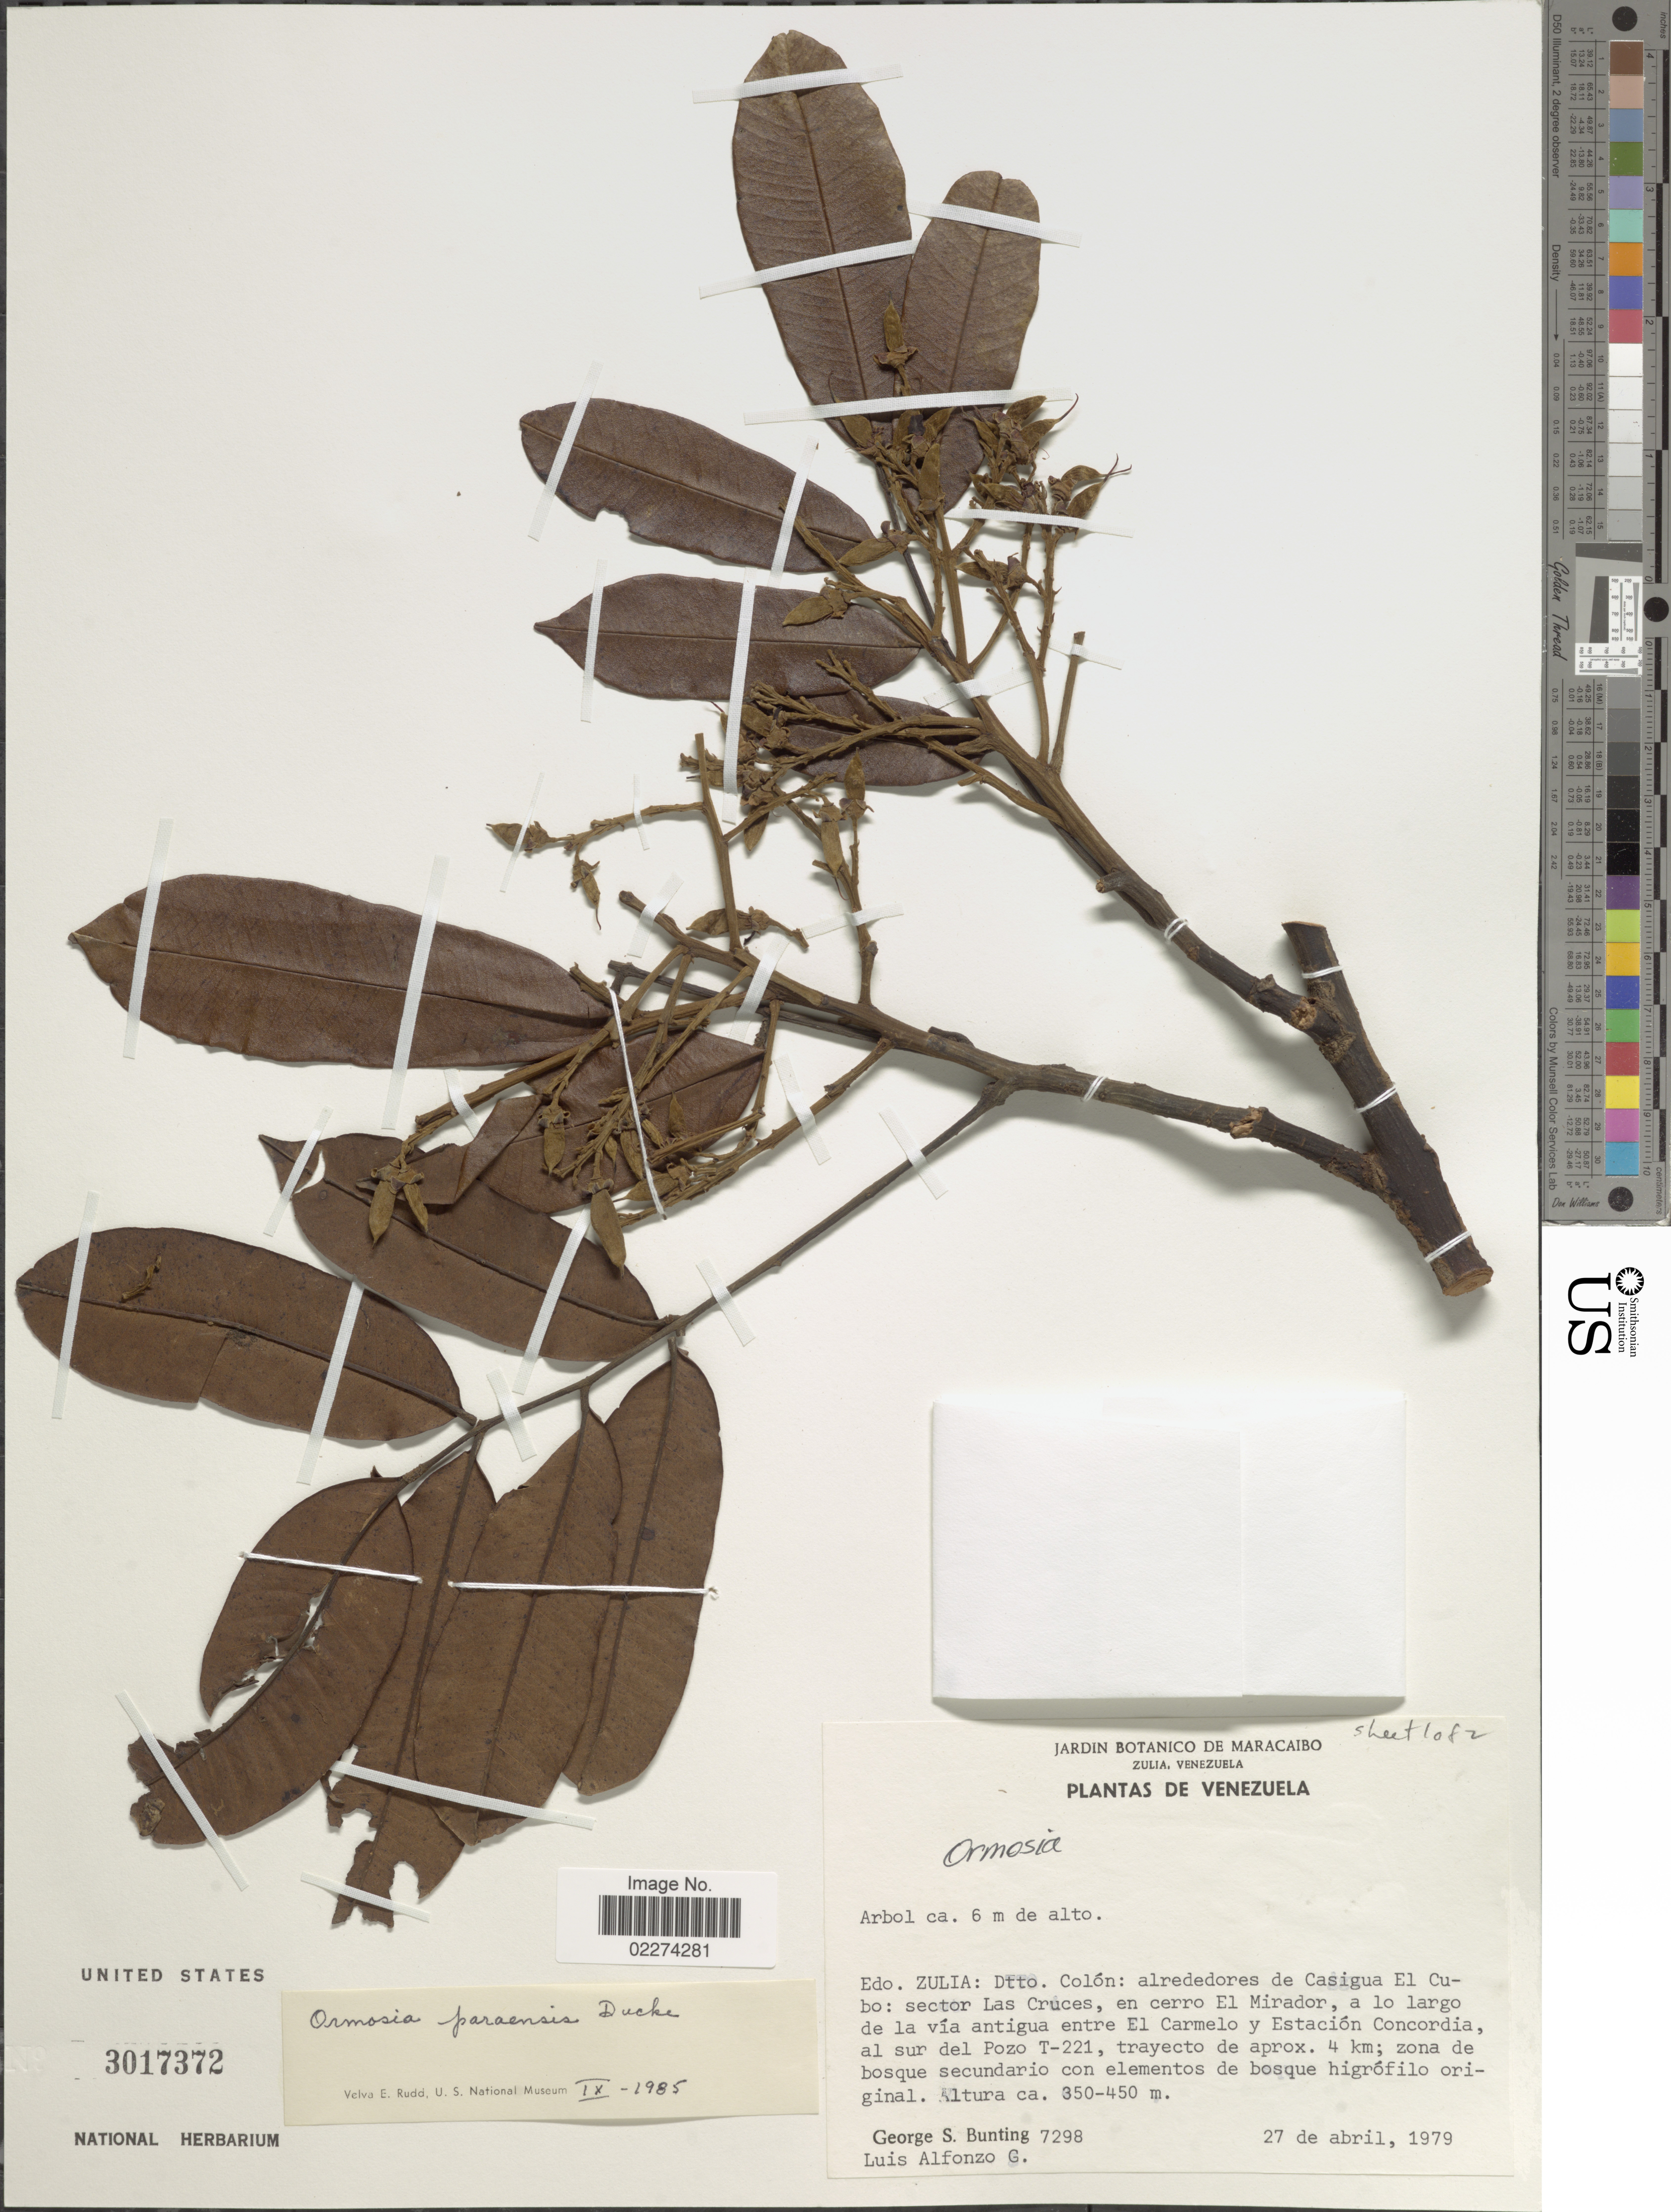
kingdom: Plantae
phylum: Tracheophyta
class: Magnoliopsida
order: Fabales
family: Fabaceae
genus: Ormosia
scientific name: Ormosia paraensis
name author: Ducke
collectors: G. S. Bunting & L. Alfonzo G.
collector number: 7298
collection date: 1979-04-27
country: Venezuela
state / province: Zulia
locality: Edo. Zulia: Dtto. Colon: alrededores de Casigua El Cubo: sector Las Cruces, en cerro El Mirador, a lo largo de la via antigua entre El Carmelo y Estacion Concordia, al sur del Pozo T-221, trayecto de aprox. 4 km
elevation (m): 350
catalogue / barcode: US 3017372